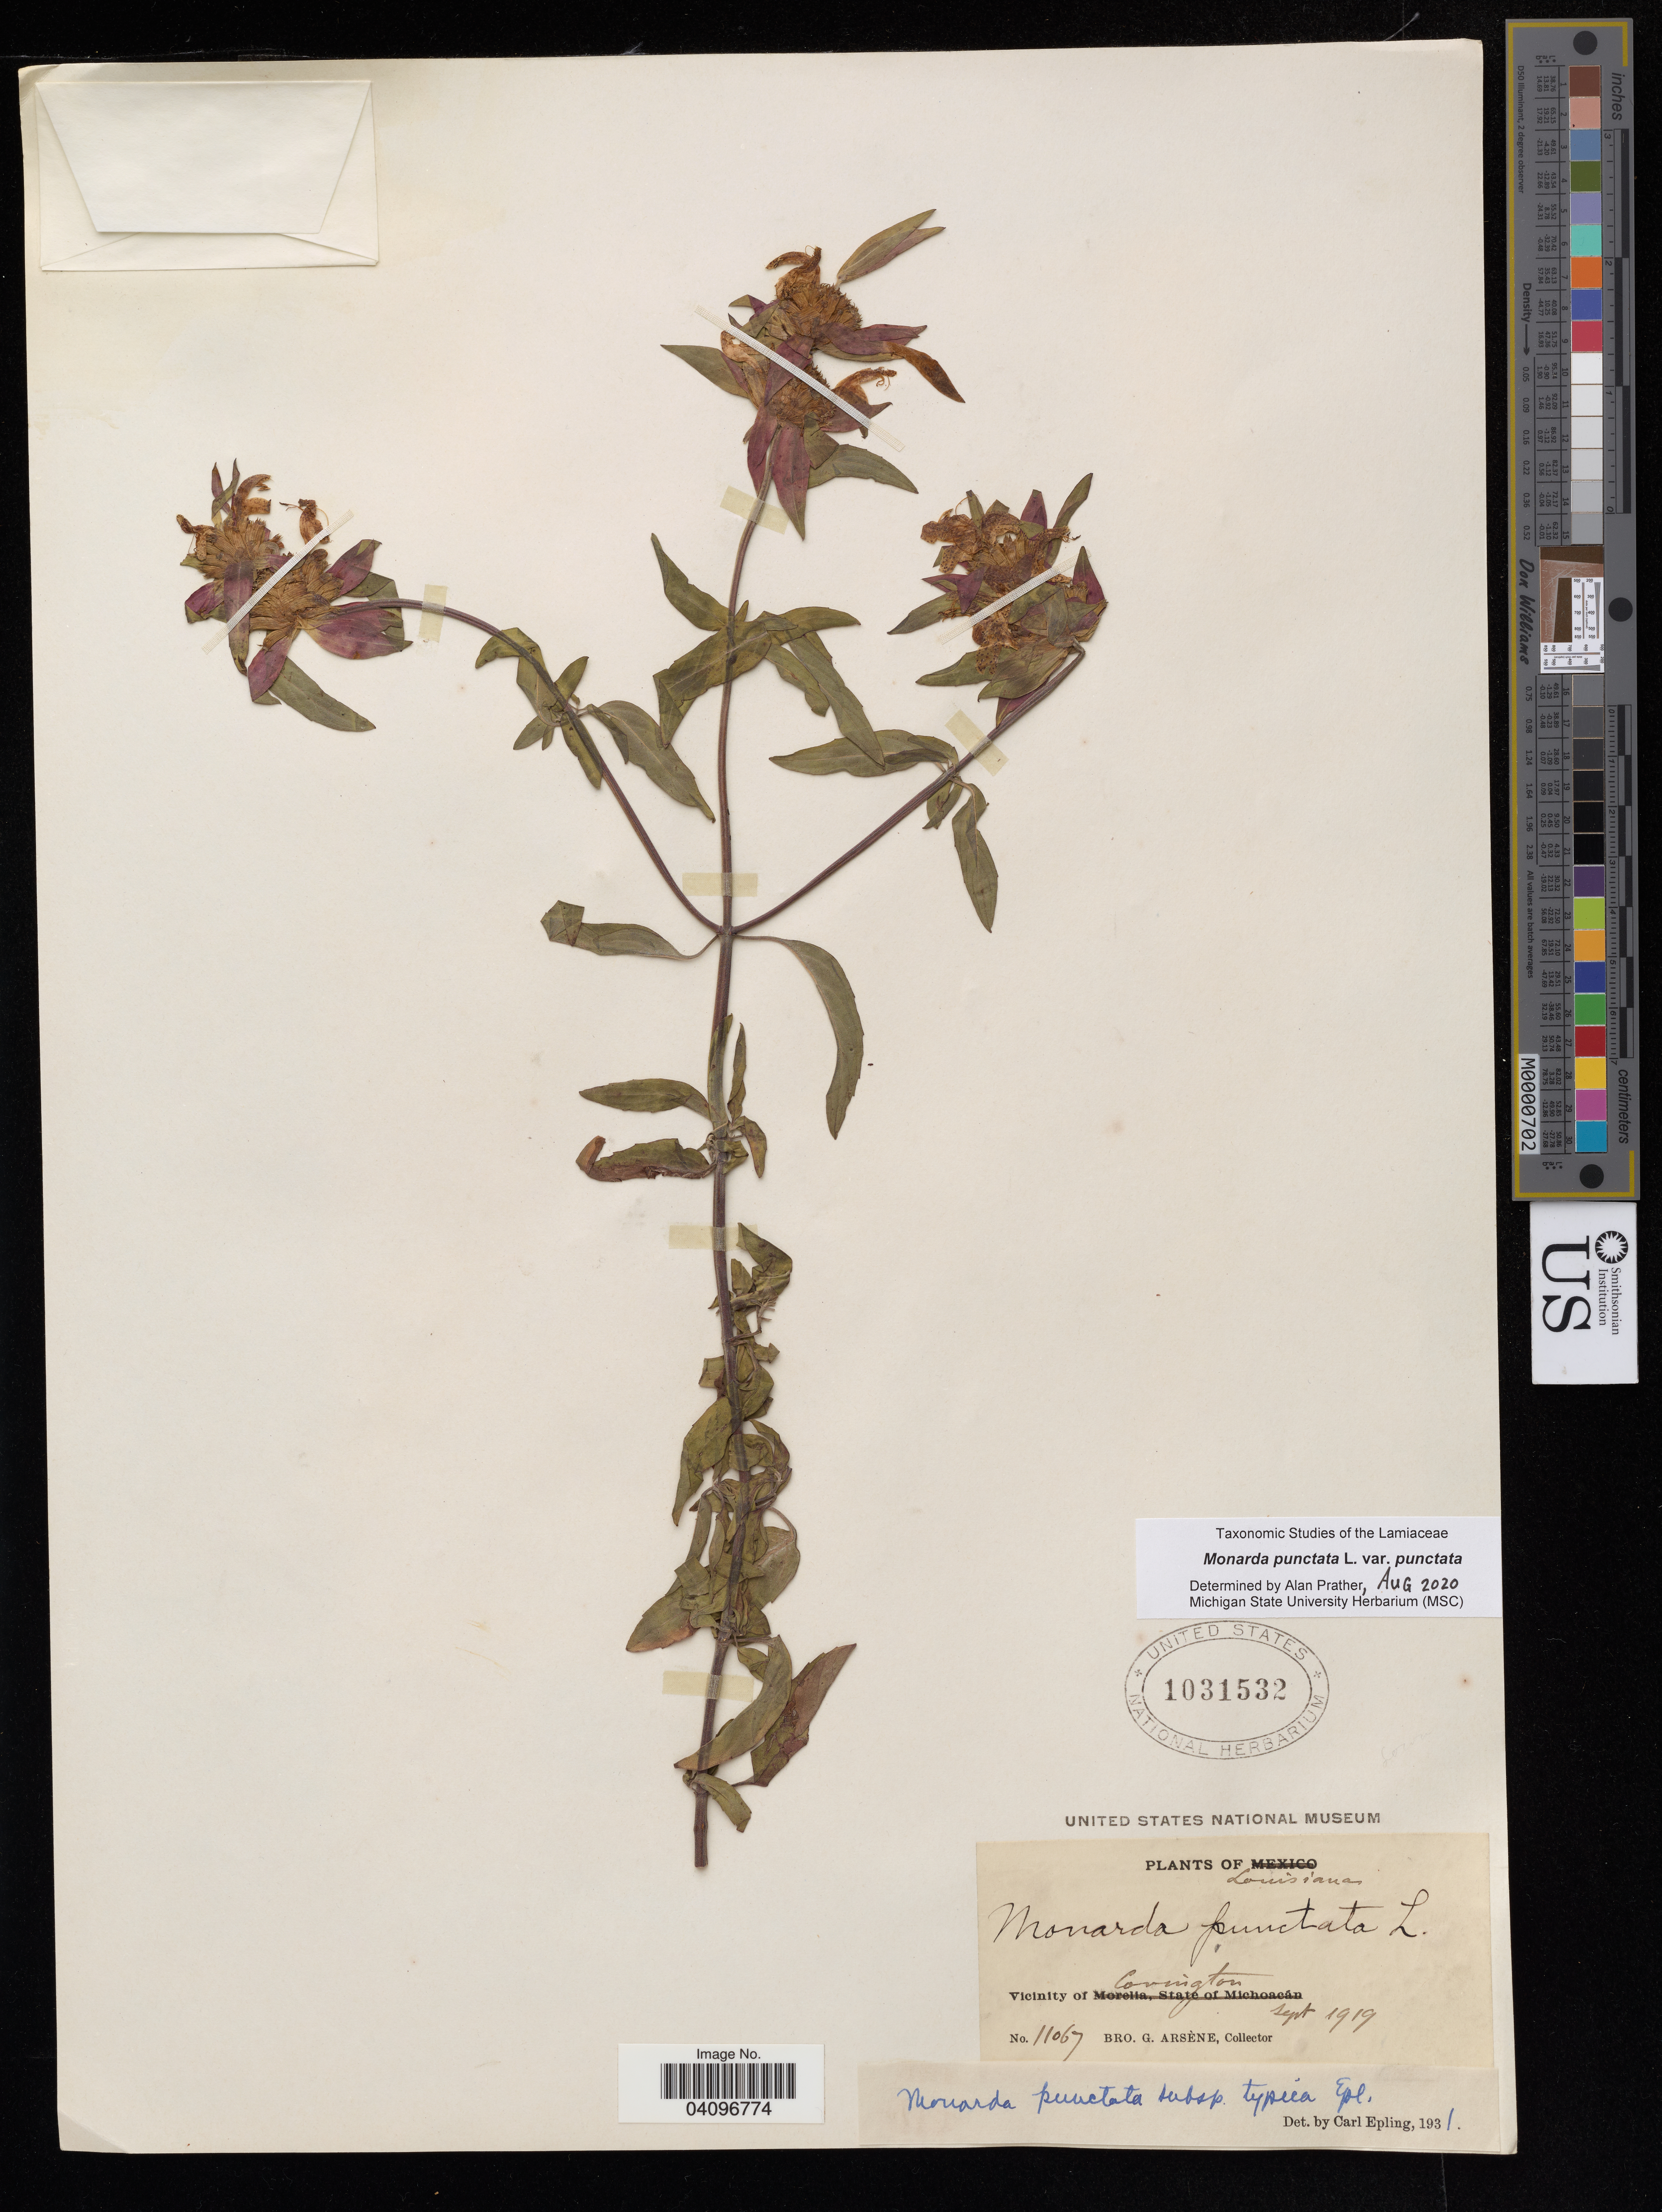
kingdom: Plantae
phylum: Tracheophyta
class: Magnoliopsida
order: Lamiales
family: Lamiaceae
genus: Monarda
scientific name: Monarda punctata var. punctata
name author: L.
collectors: Bro. G. Arsène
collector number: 11067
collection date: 1919-09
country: United States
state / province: Louisiana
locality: Vicinity of Covington.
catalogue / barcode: US 1031532